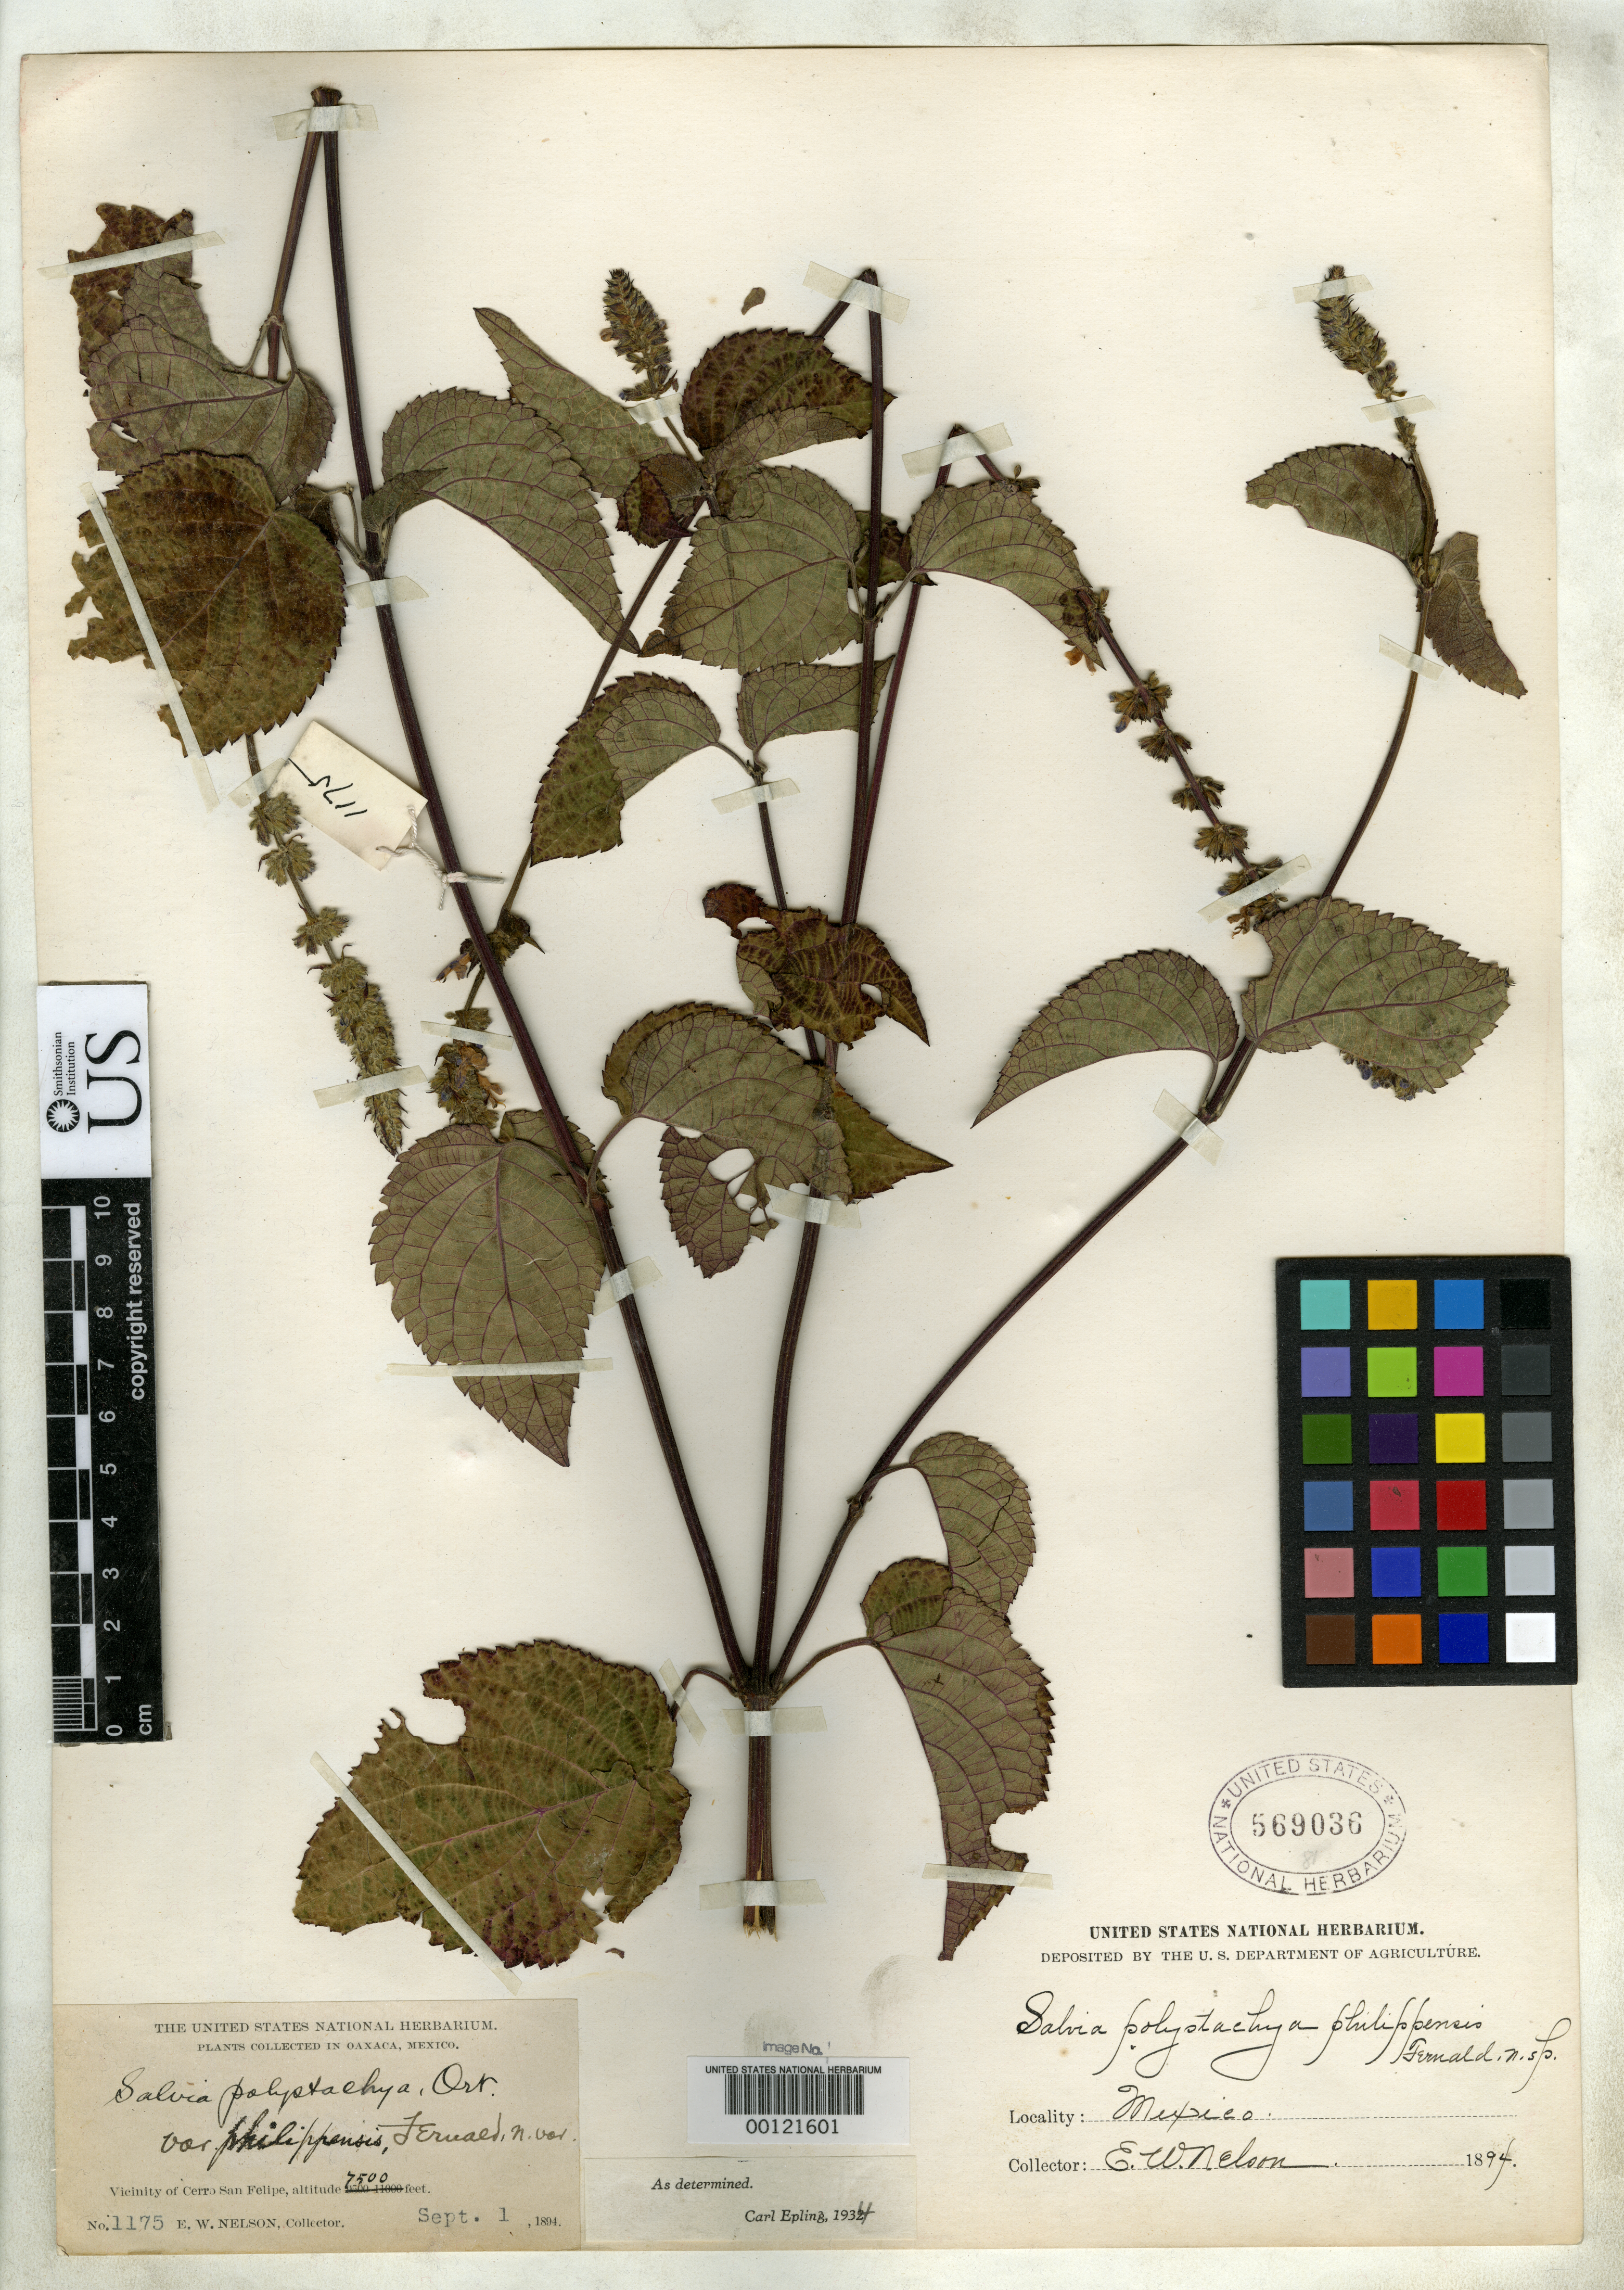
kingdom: Plantae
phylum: Tracheophyta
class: Magnoliopsida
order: Lamiales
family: Lamiaceae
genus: Salvia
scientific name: Salvia polystachya var. philippensis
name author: Fernald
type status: Syntype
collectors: E. W. Nelson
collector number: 1175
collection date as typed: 01 Sep 1894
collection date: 1894-09-01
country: Mexico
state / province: Oaxaca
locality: Sierra de San Felipe.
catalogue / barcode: US 569036